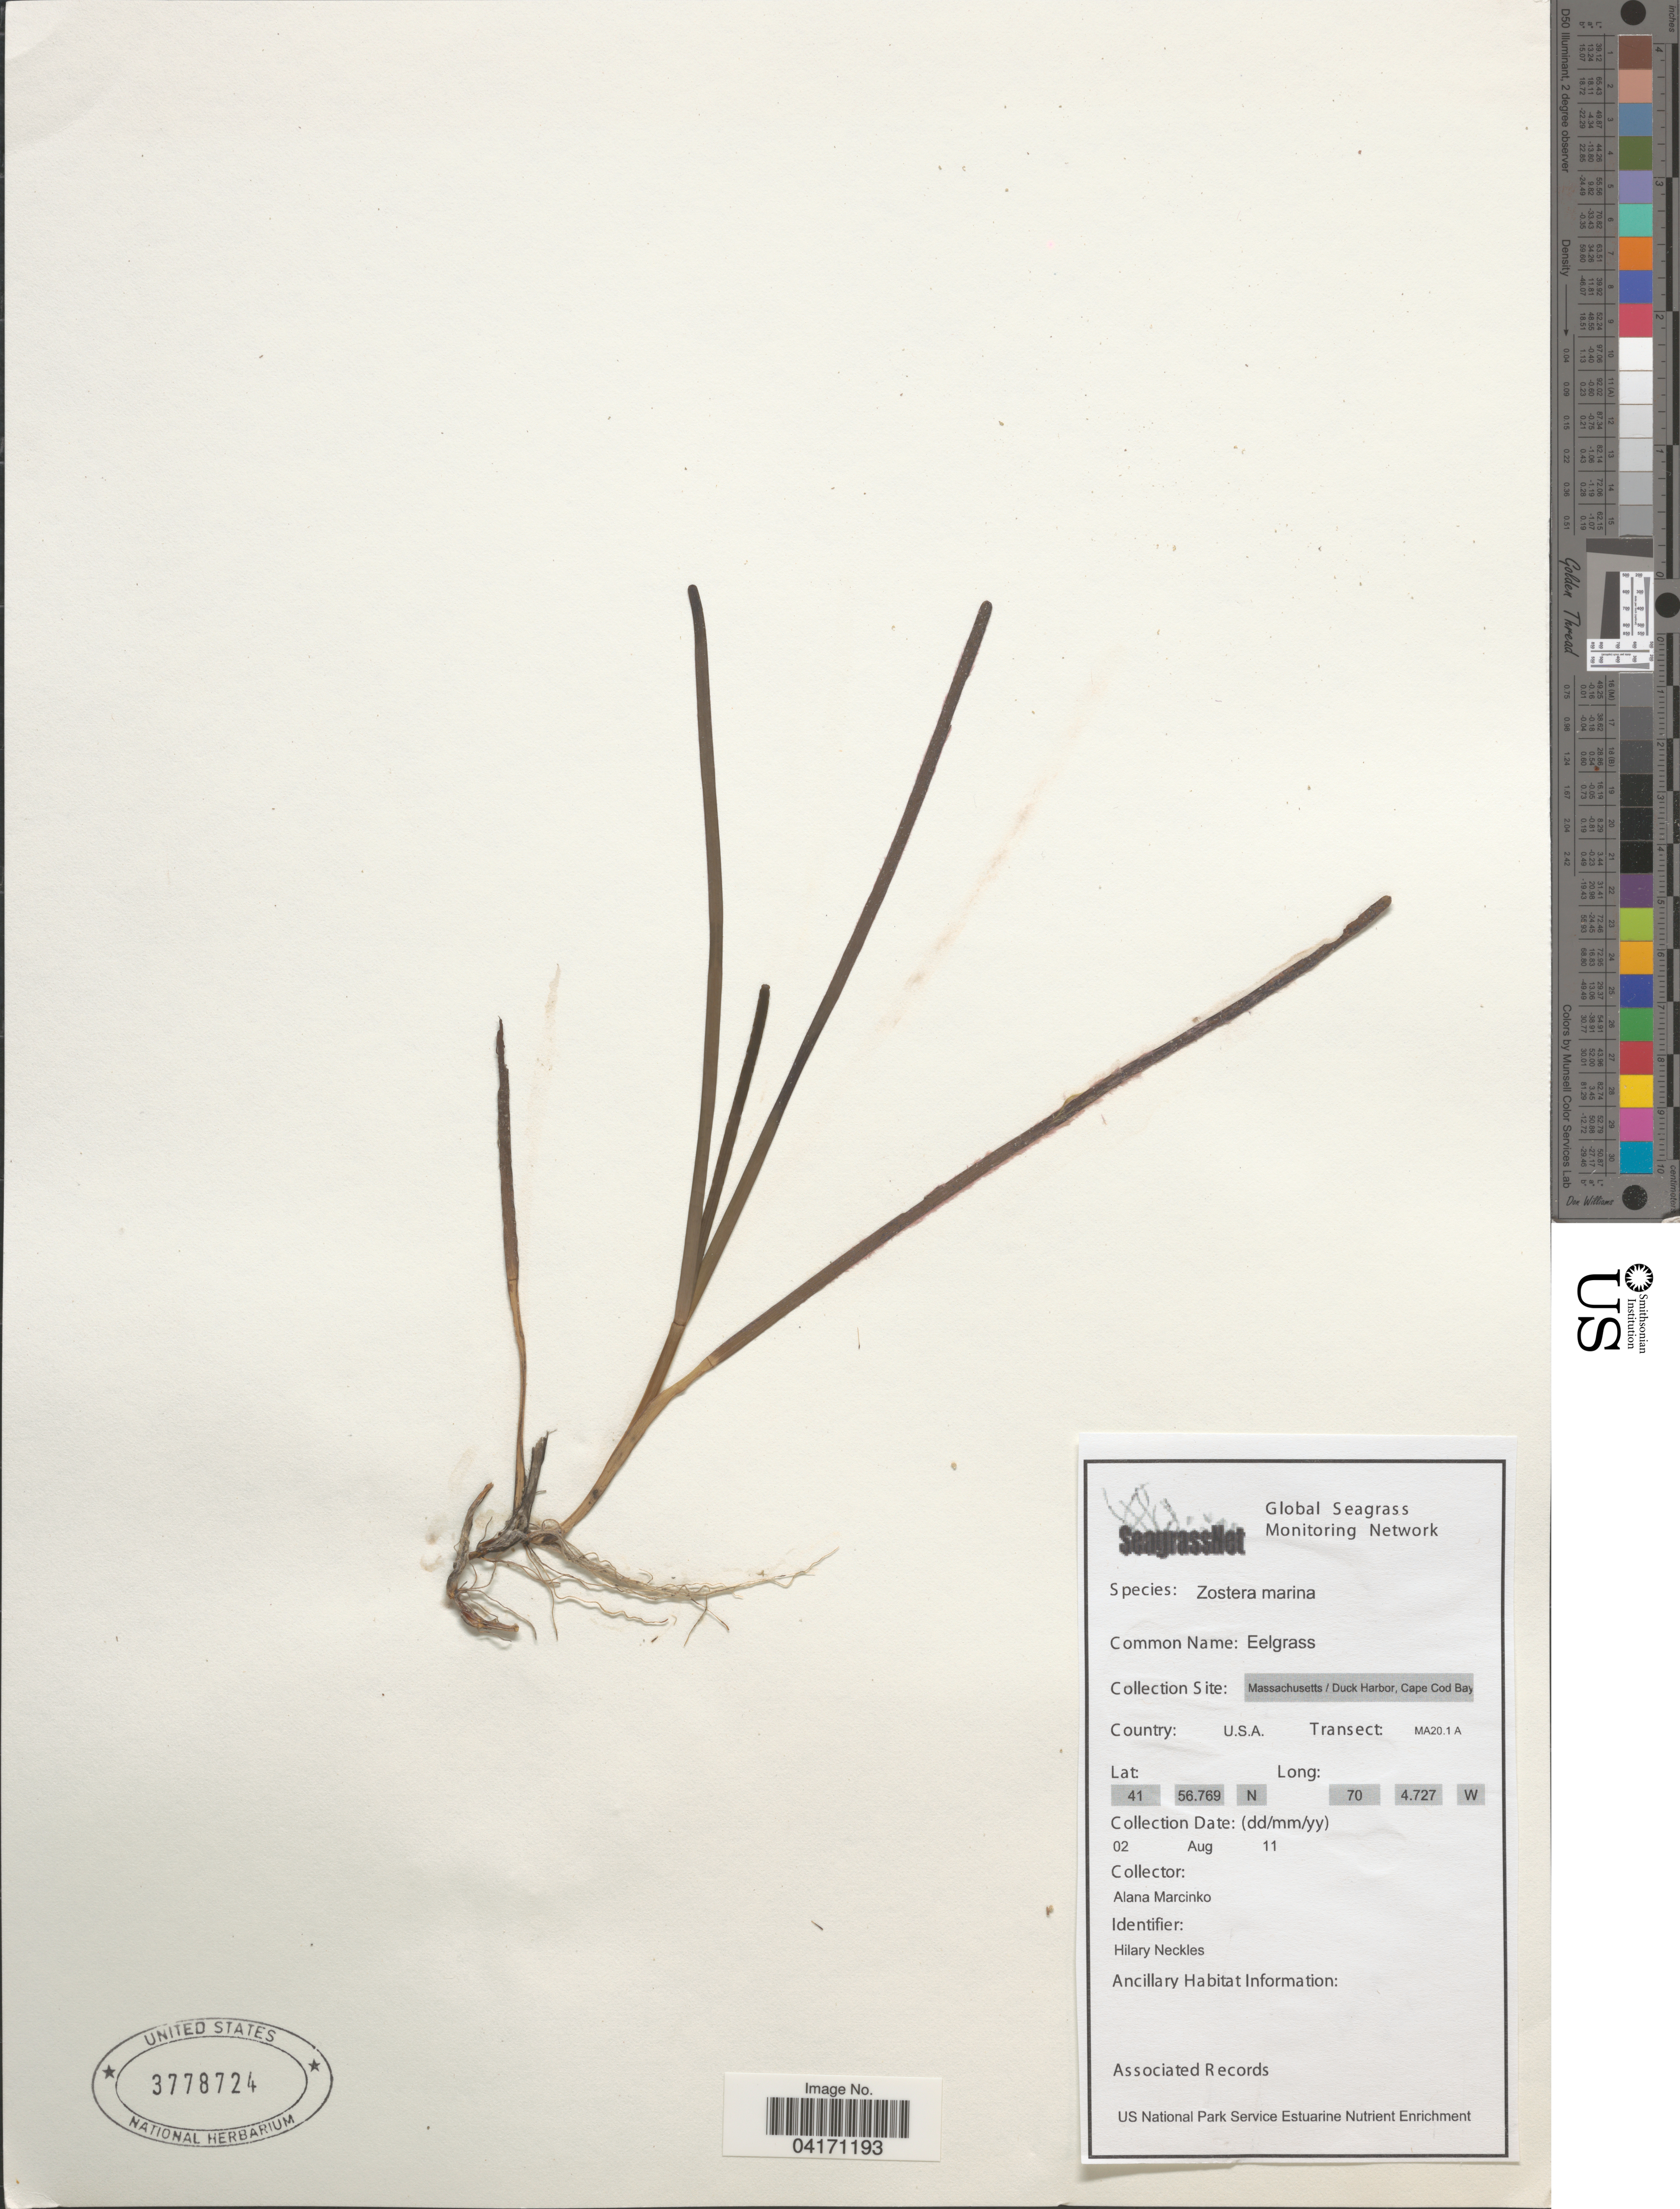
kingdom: Plantae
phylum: Tracheophyta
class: Liliopsida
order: Alismatales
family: Zosteraceae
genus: Zostera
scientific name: Zostera marina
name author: L.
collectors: A. Marcinko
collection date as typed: Transcribed d/m/y: 2/8/11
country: United States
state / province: Massachusetts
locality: Duck Harbor, Cape Cod Bay. Transect: MA20.1 A.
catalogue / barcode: US 3778724